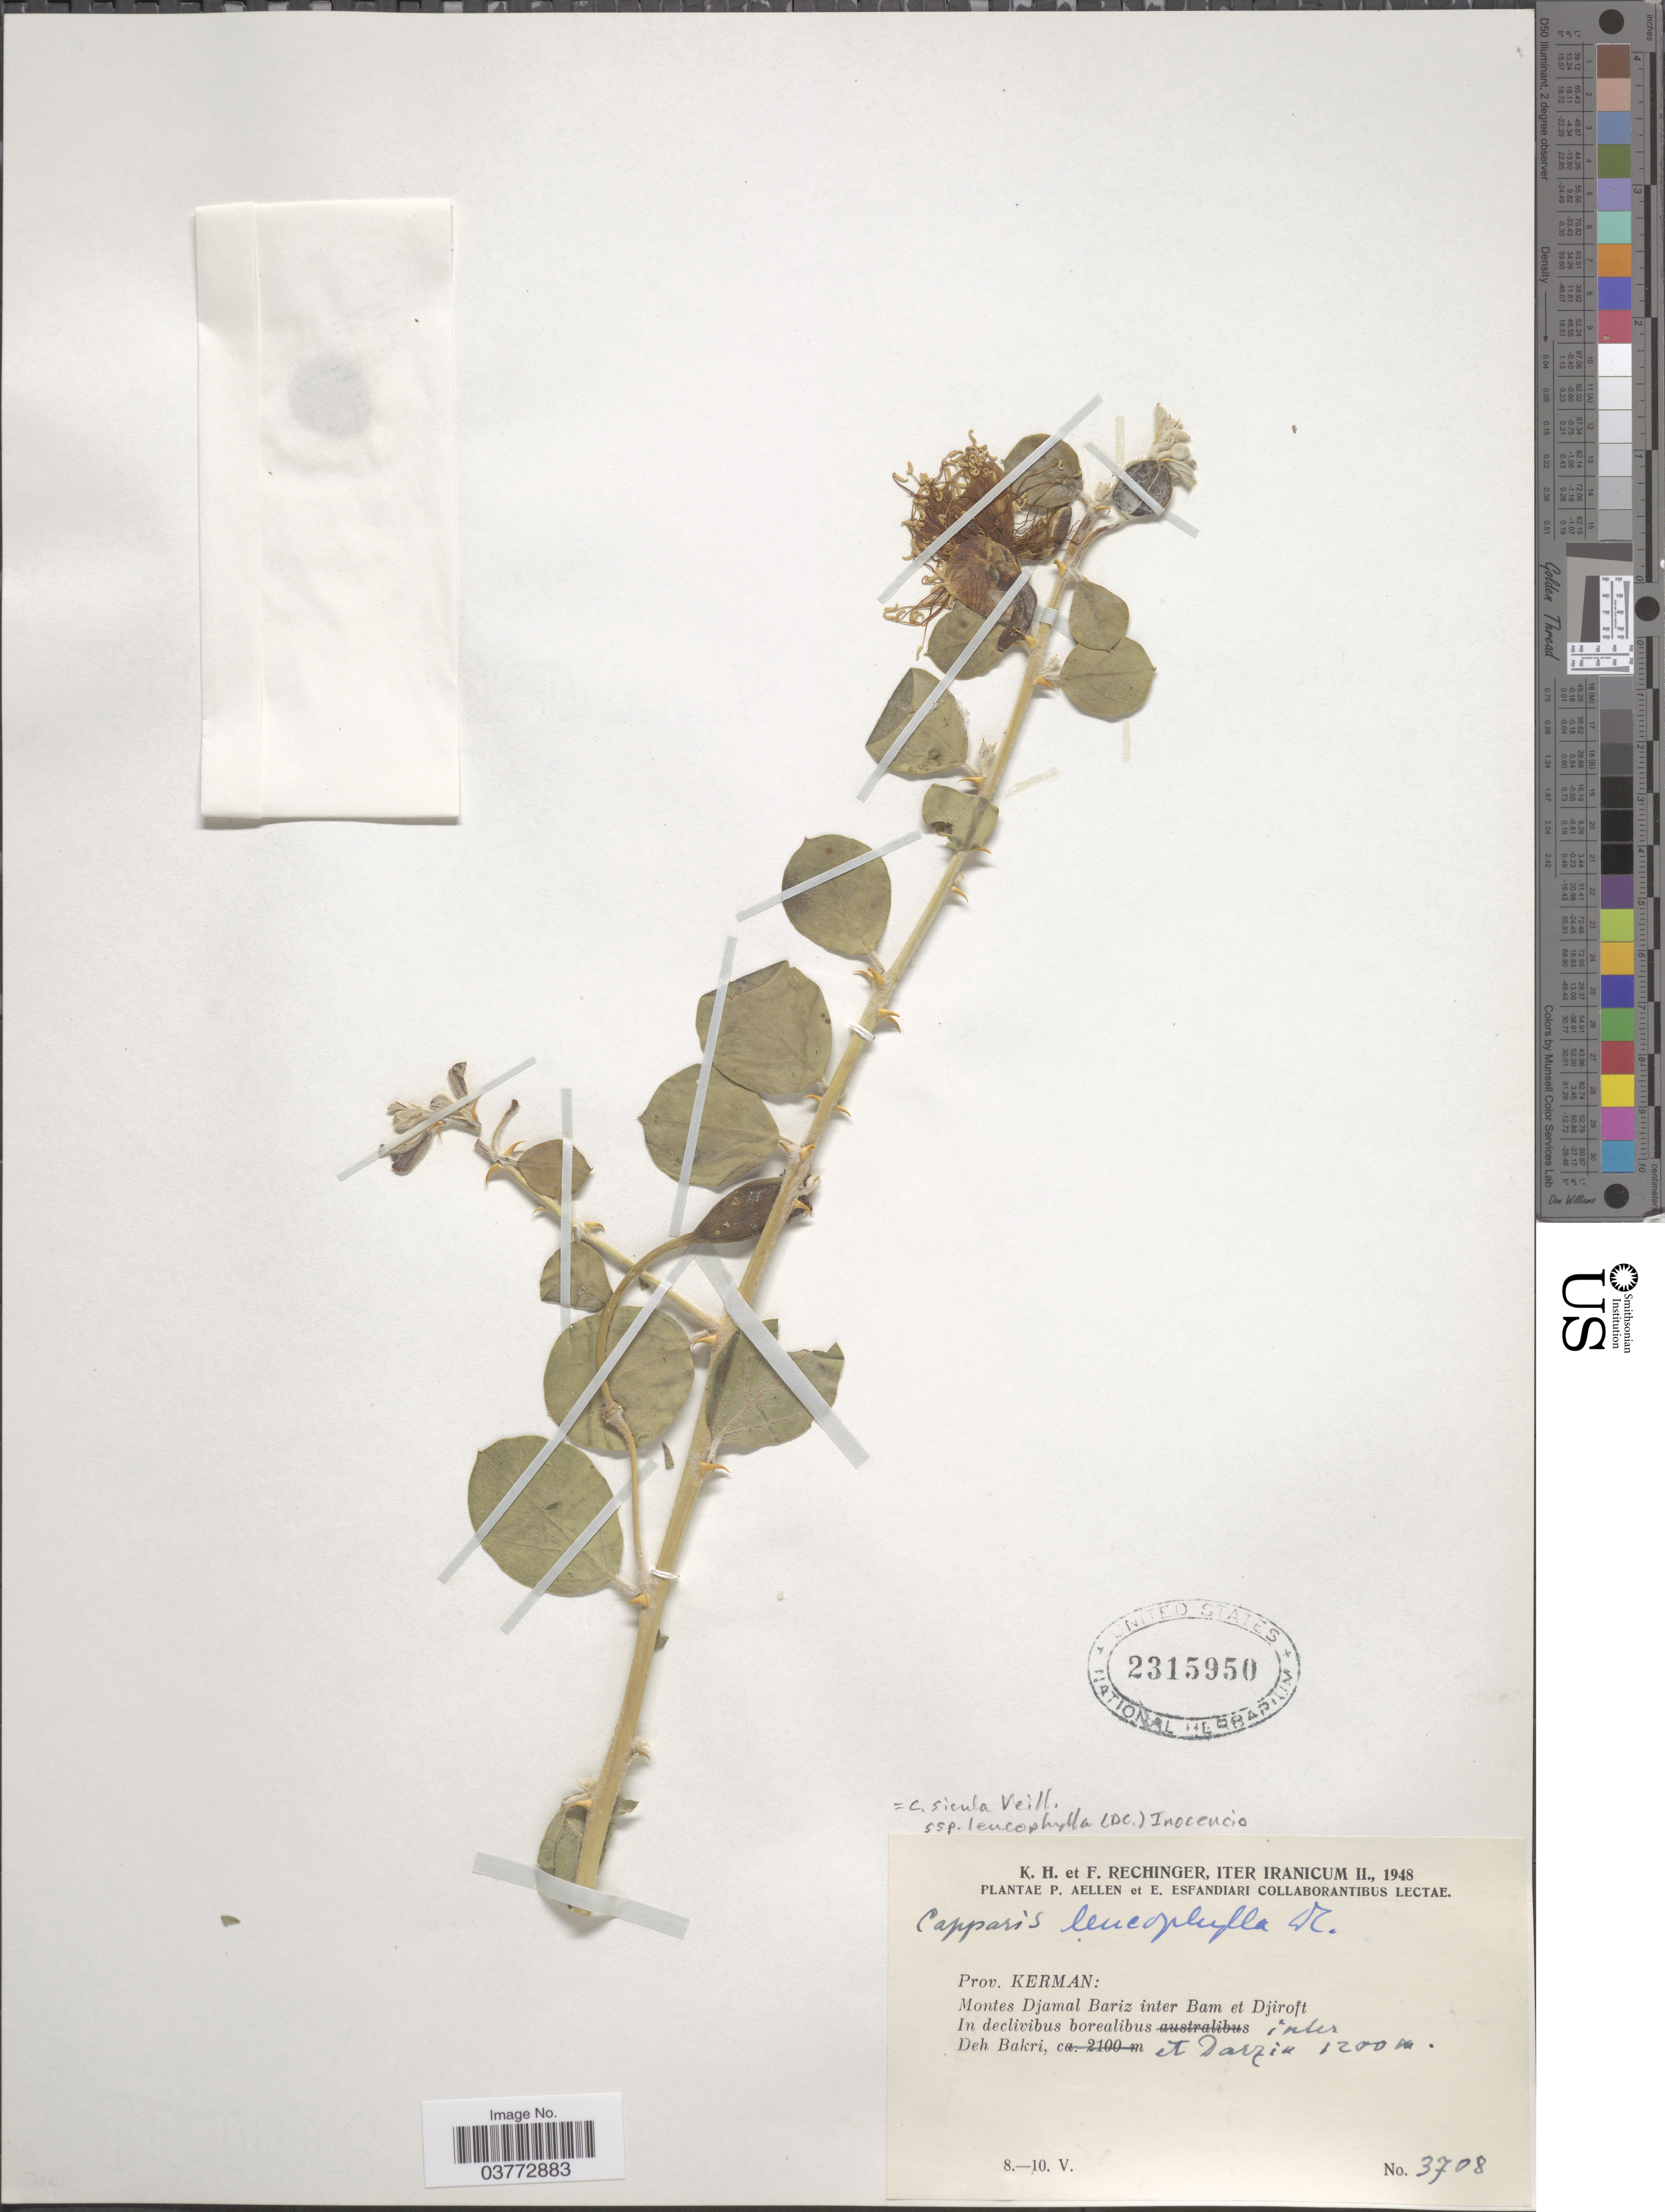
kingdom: Plantae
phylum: Tracheophyta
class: Magnoliopsida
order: Brassicales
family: Capparaceae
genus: Capparis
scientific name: Capparis sicula subsp. leucophylla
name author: (DC.) Inocencio et al.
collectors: K. H. Rechinger & F. Rechinger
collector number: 3708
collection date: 1948-05-08/1948-05-10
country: Iran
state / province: Kerman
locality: Iter Iranicum II. Montes Djamal Bariz inter Bam et Djiroft. In declivibus borealibus inter Deh Bakri, et Darzir [interpreted].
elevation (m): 1200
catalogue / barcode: US 2315950